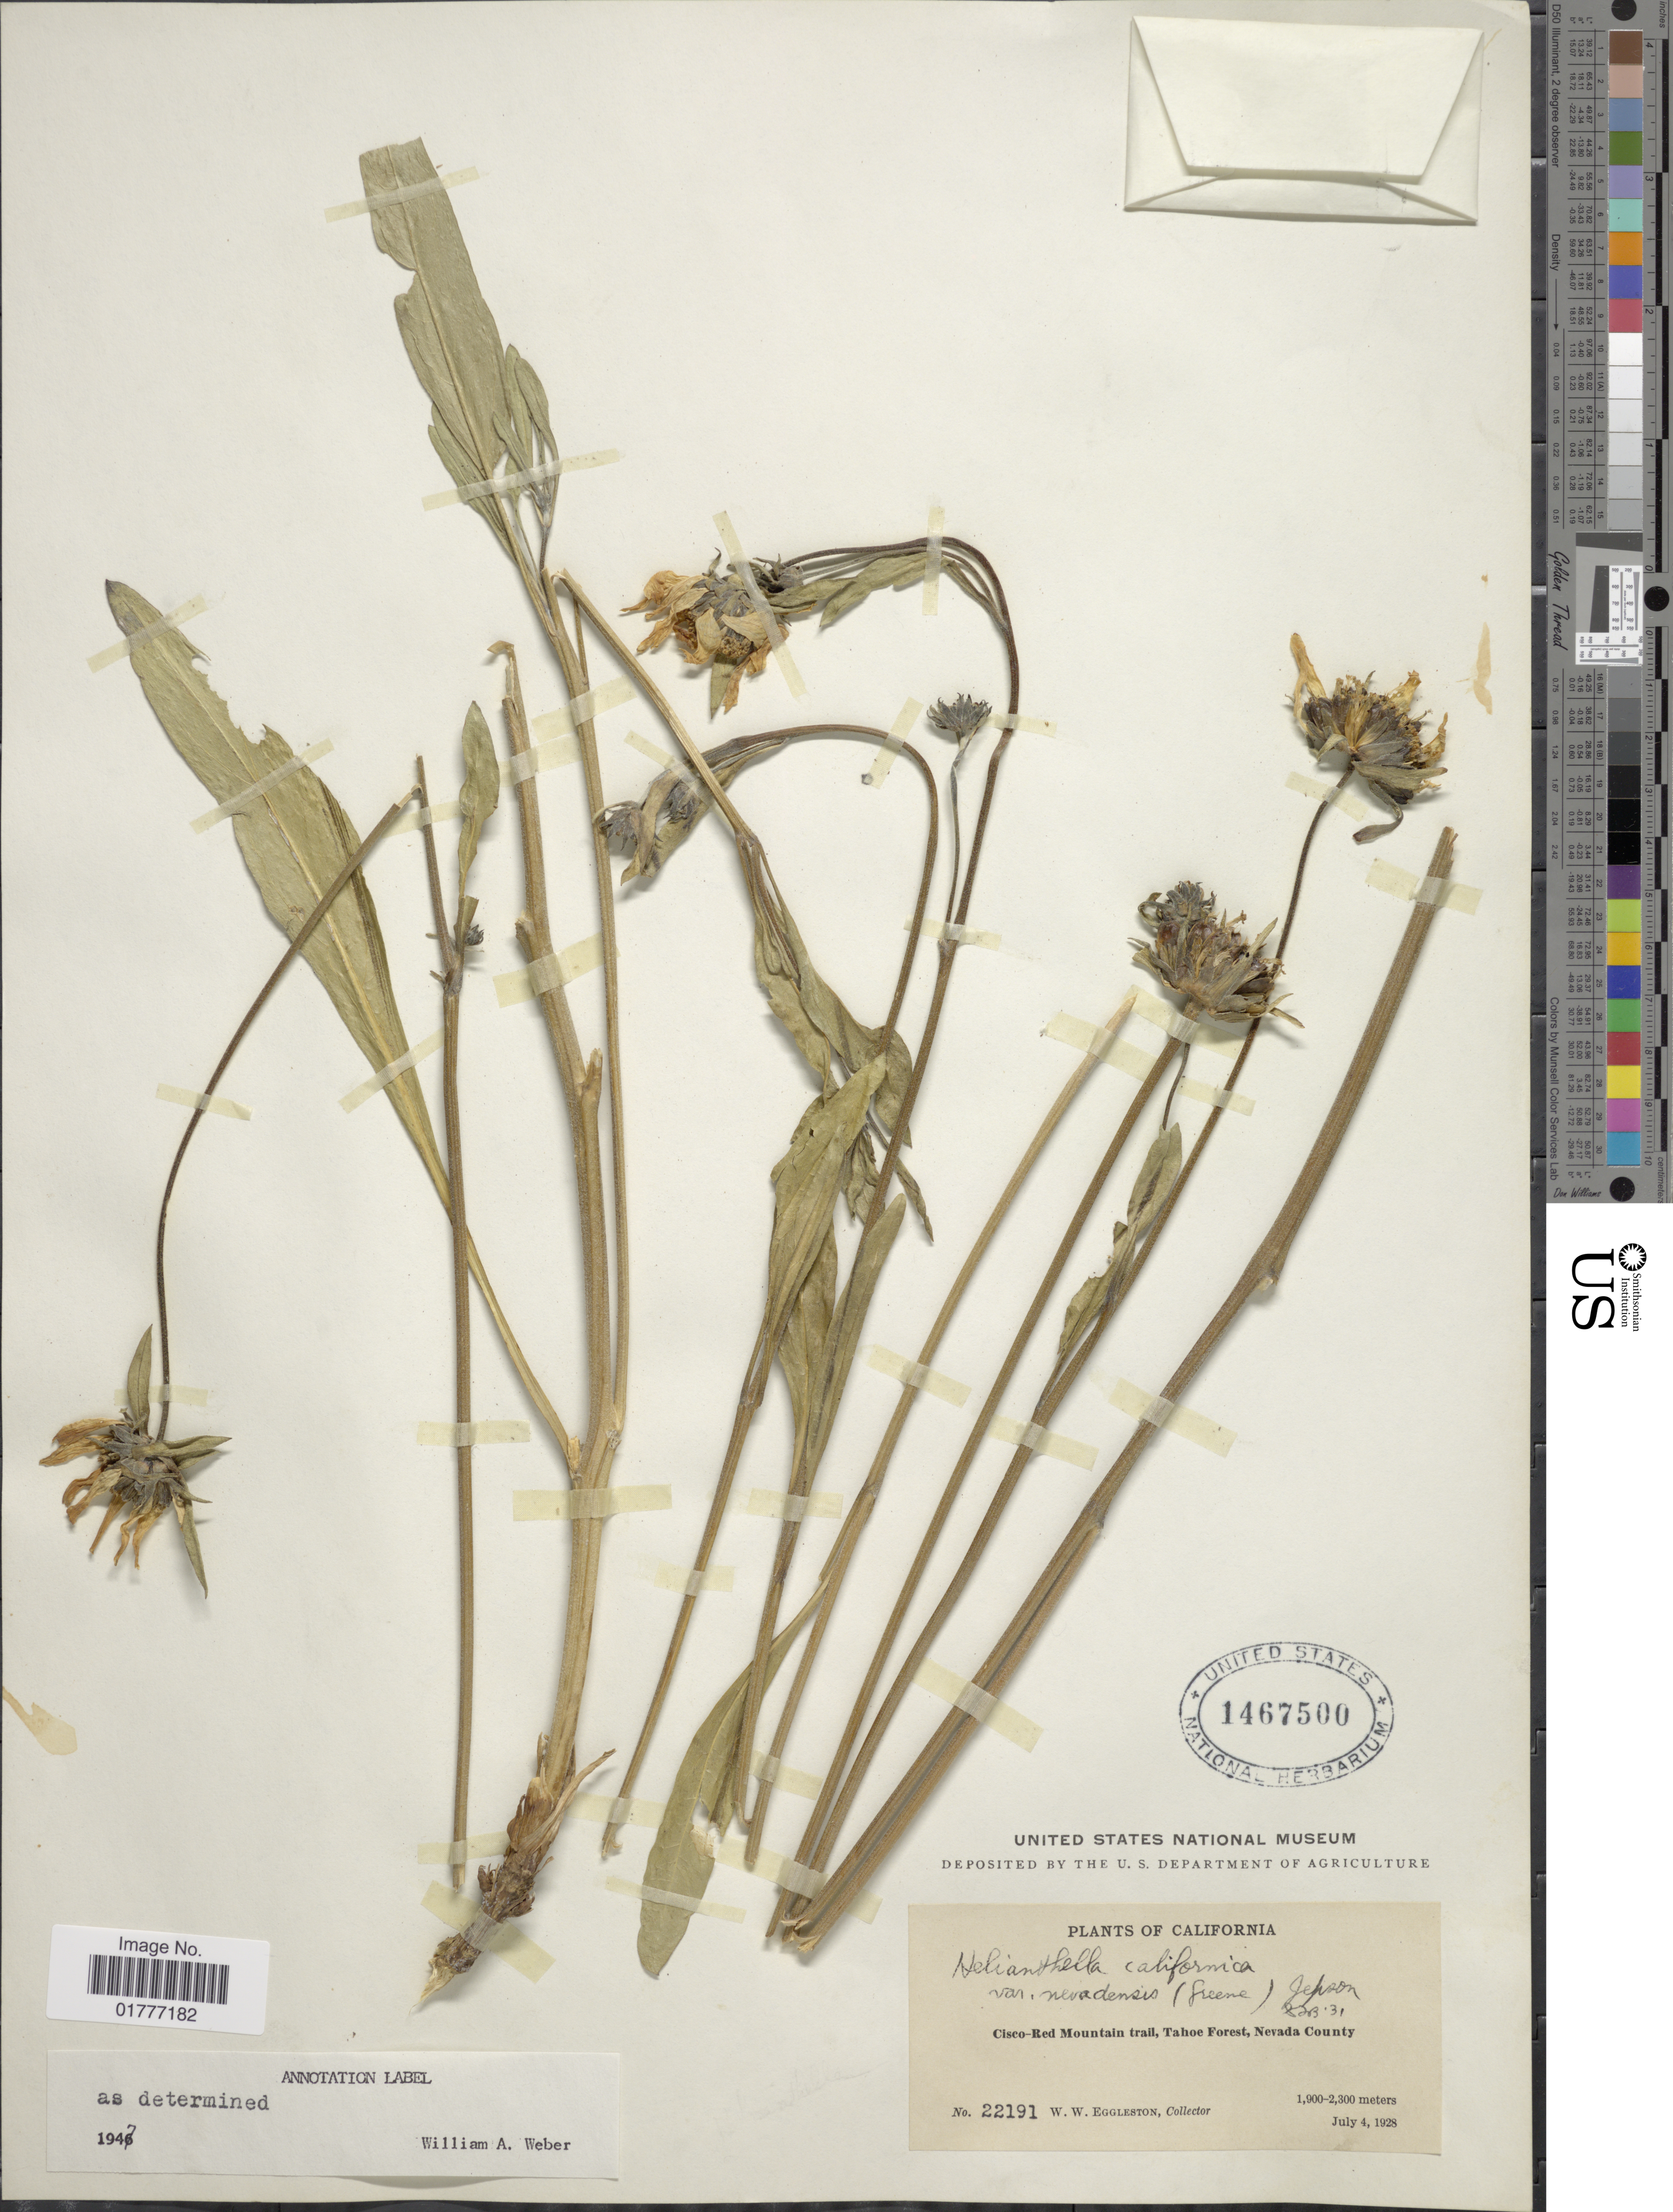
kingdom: Plantae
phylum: Tracheophyta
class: Magnoliopsida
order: Asterales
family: Asteraceae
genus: Helianthella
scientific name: Helianthella californica var. nevadensis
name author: (Greene) Jeps.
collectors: W. W. Eggleston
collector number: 22191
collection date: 1928-07-04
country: United States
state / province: California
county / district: Nevada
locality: Cisco-Red Mountain trail, Tahoe Forest, Nevada County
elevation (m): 1900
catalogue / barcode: US 1467500